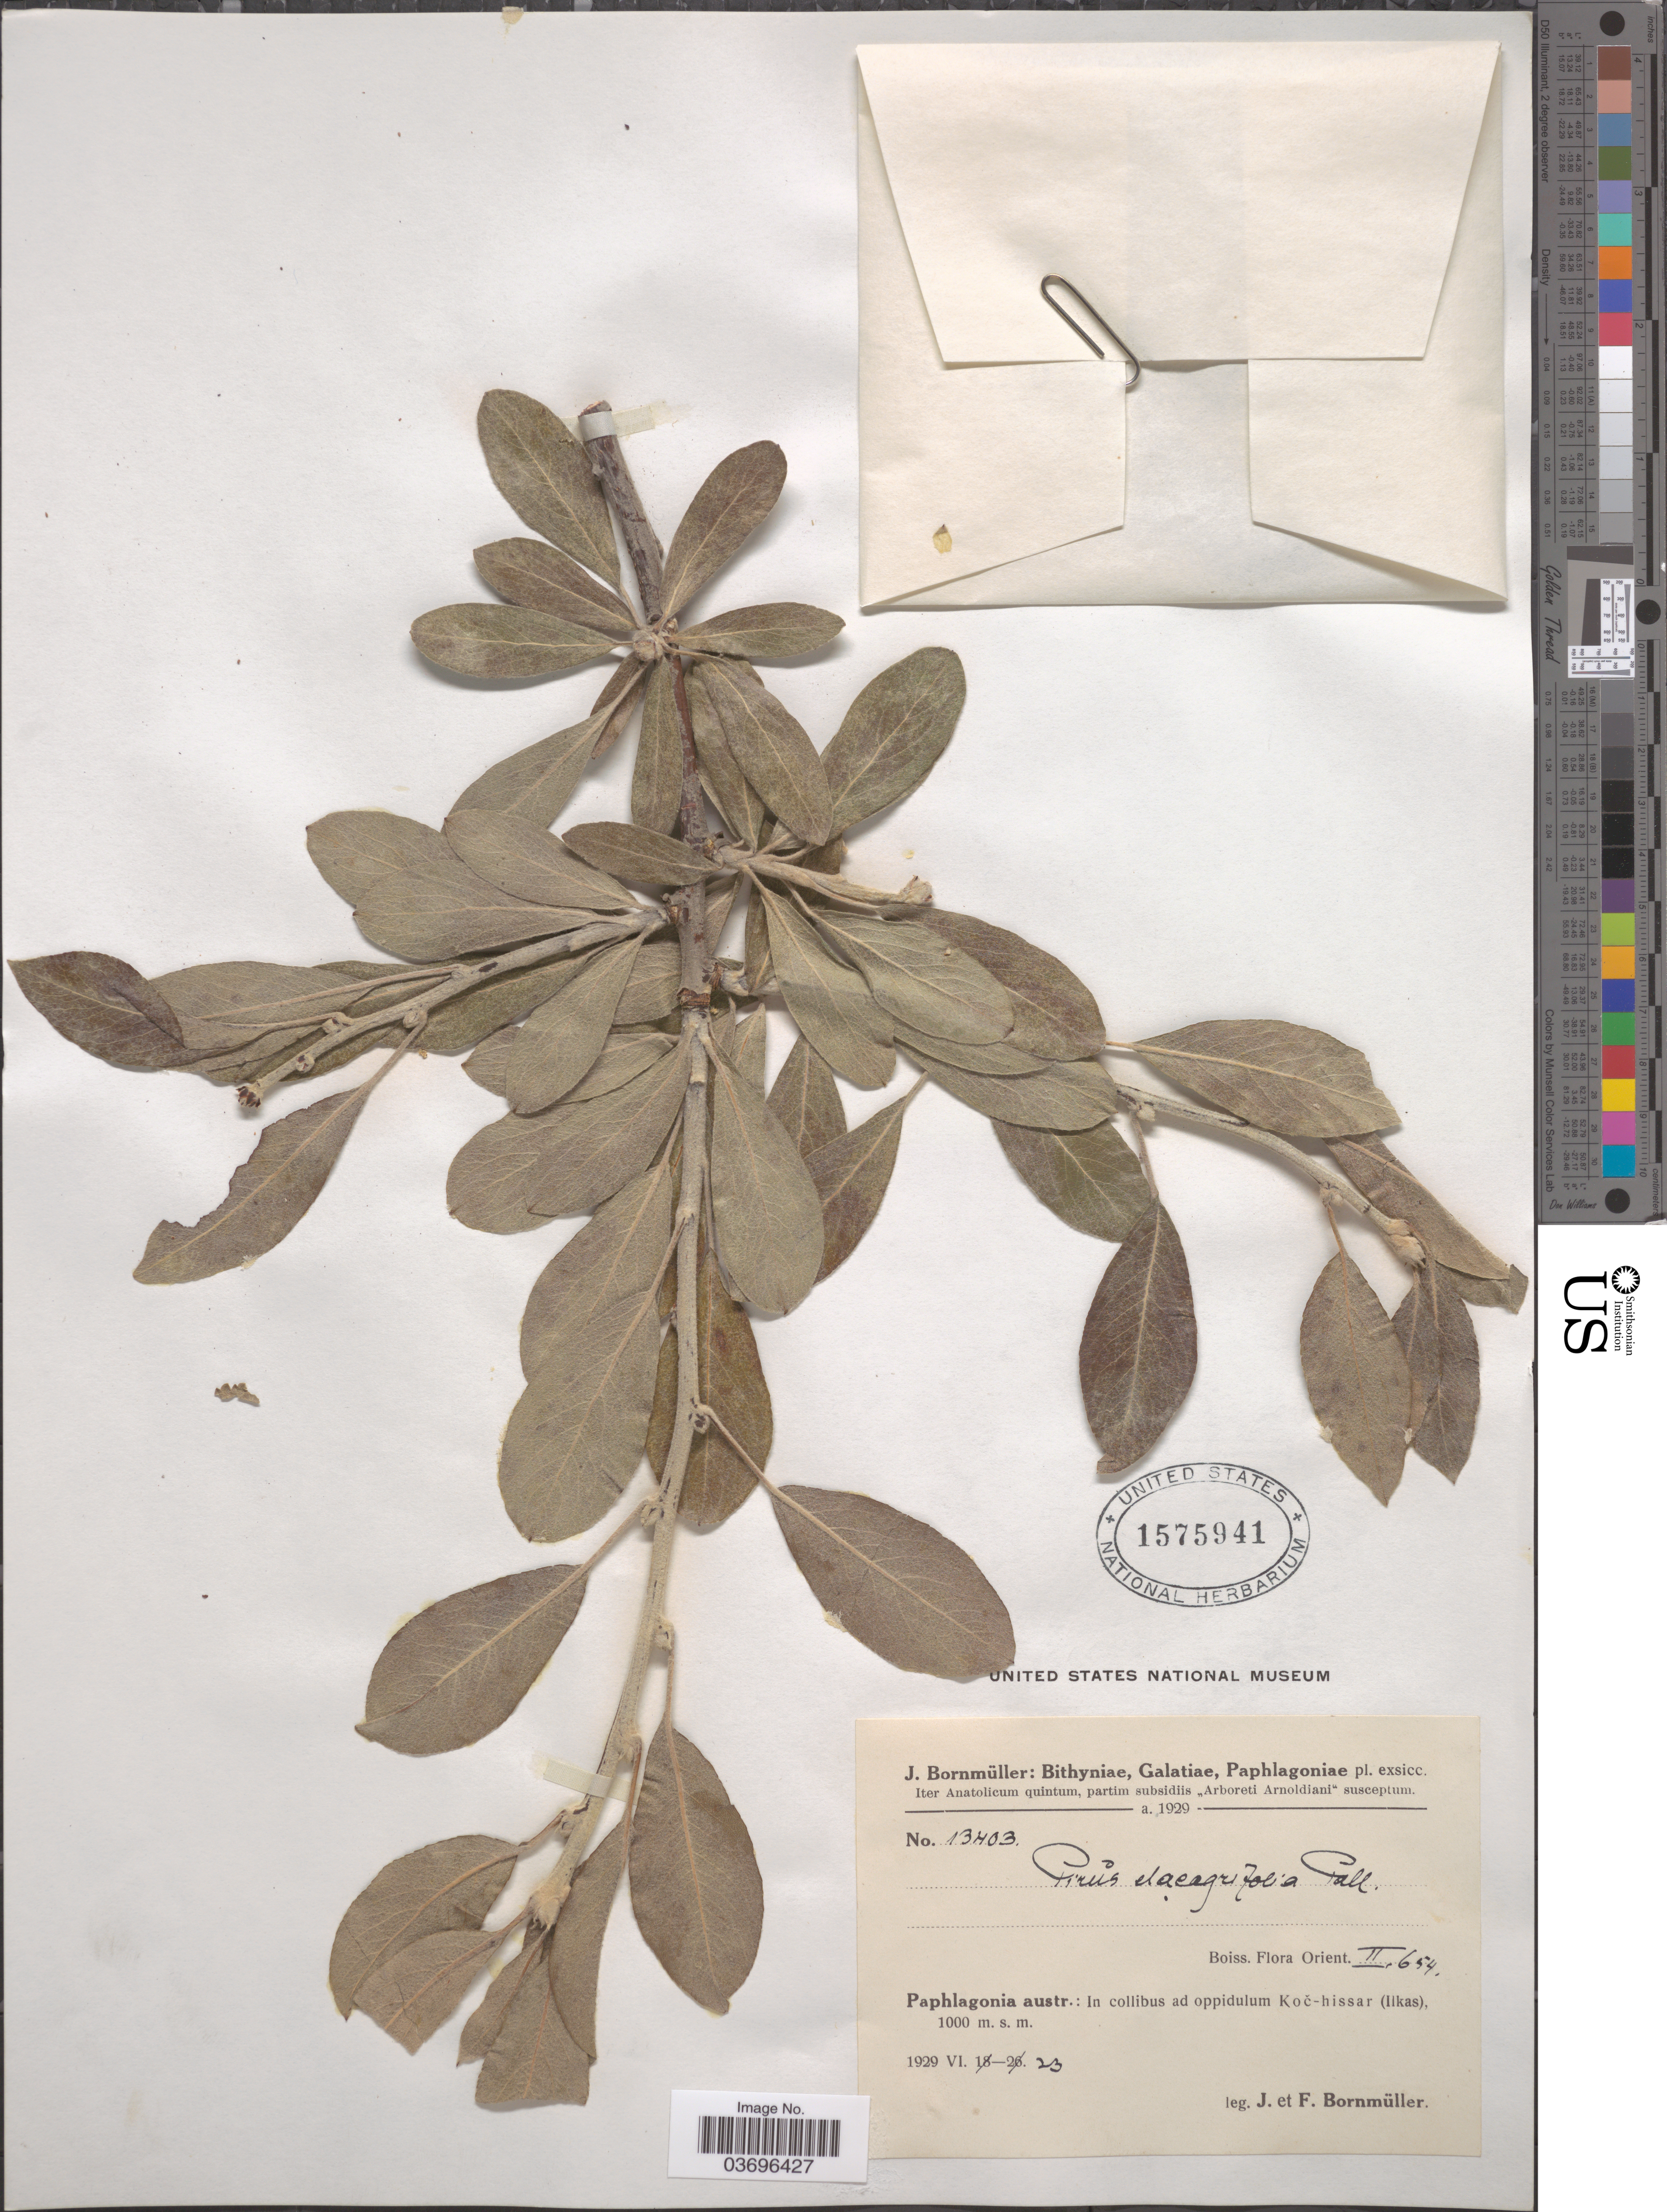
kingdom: Plantae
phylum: Tracheophyta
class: Magnoliopsida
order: Rosales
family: Rosaceae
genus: Pyrus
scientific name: Pyrus elaeagrifolia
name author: Pall.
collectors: J. Bornmüller & F. Bornmüller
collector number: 13403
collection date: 1929-06-23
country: Turkey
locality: Paphlagonia austr.: In collibus ad oppidulum Koč-hissar (Ilkas).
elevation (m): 1000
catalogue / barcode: US 1575941